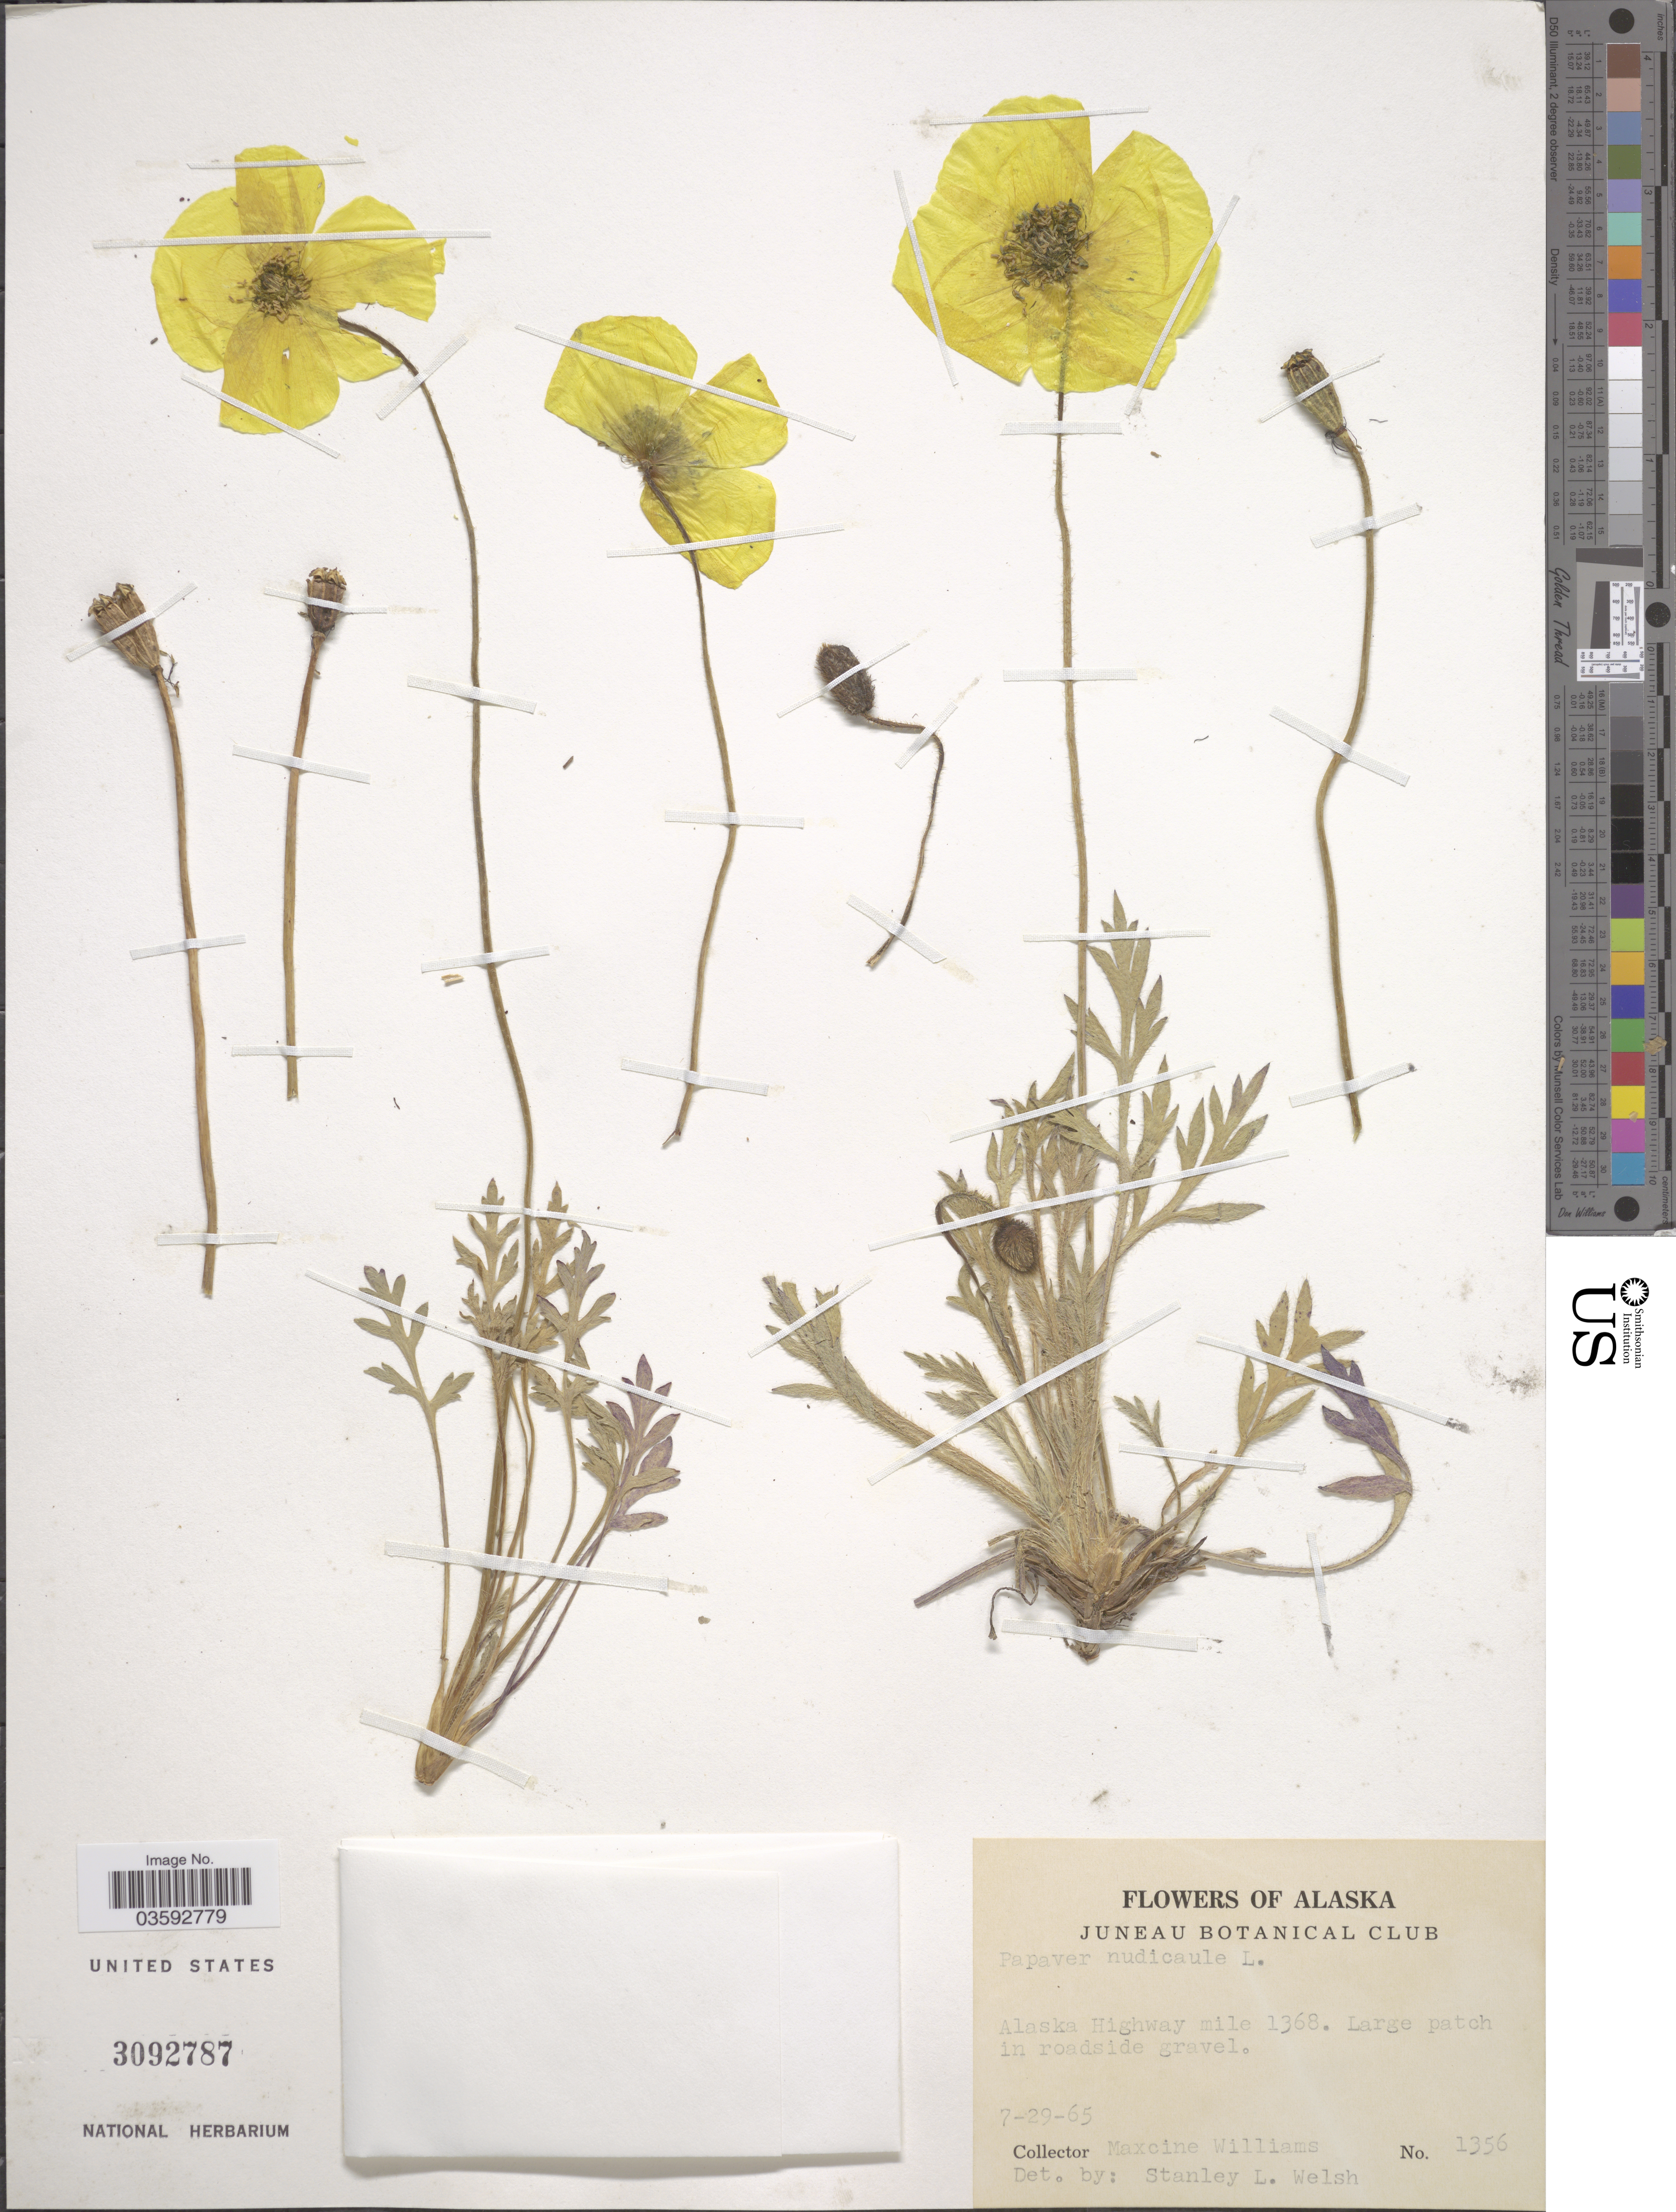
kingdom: Plantae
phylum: Tracheophyta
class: Magnoliopsida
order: Ranunculales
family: Papaveraceae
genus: Papaver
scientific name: Papaver nudicaule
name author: L.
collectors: M. Williams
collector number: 1356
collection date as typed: Transcribed d/m/y: 29/7/65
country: United States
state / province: Alaska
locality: Alaska Highway mile 1368.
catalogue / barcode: US 3092787